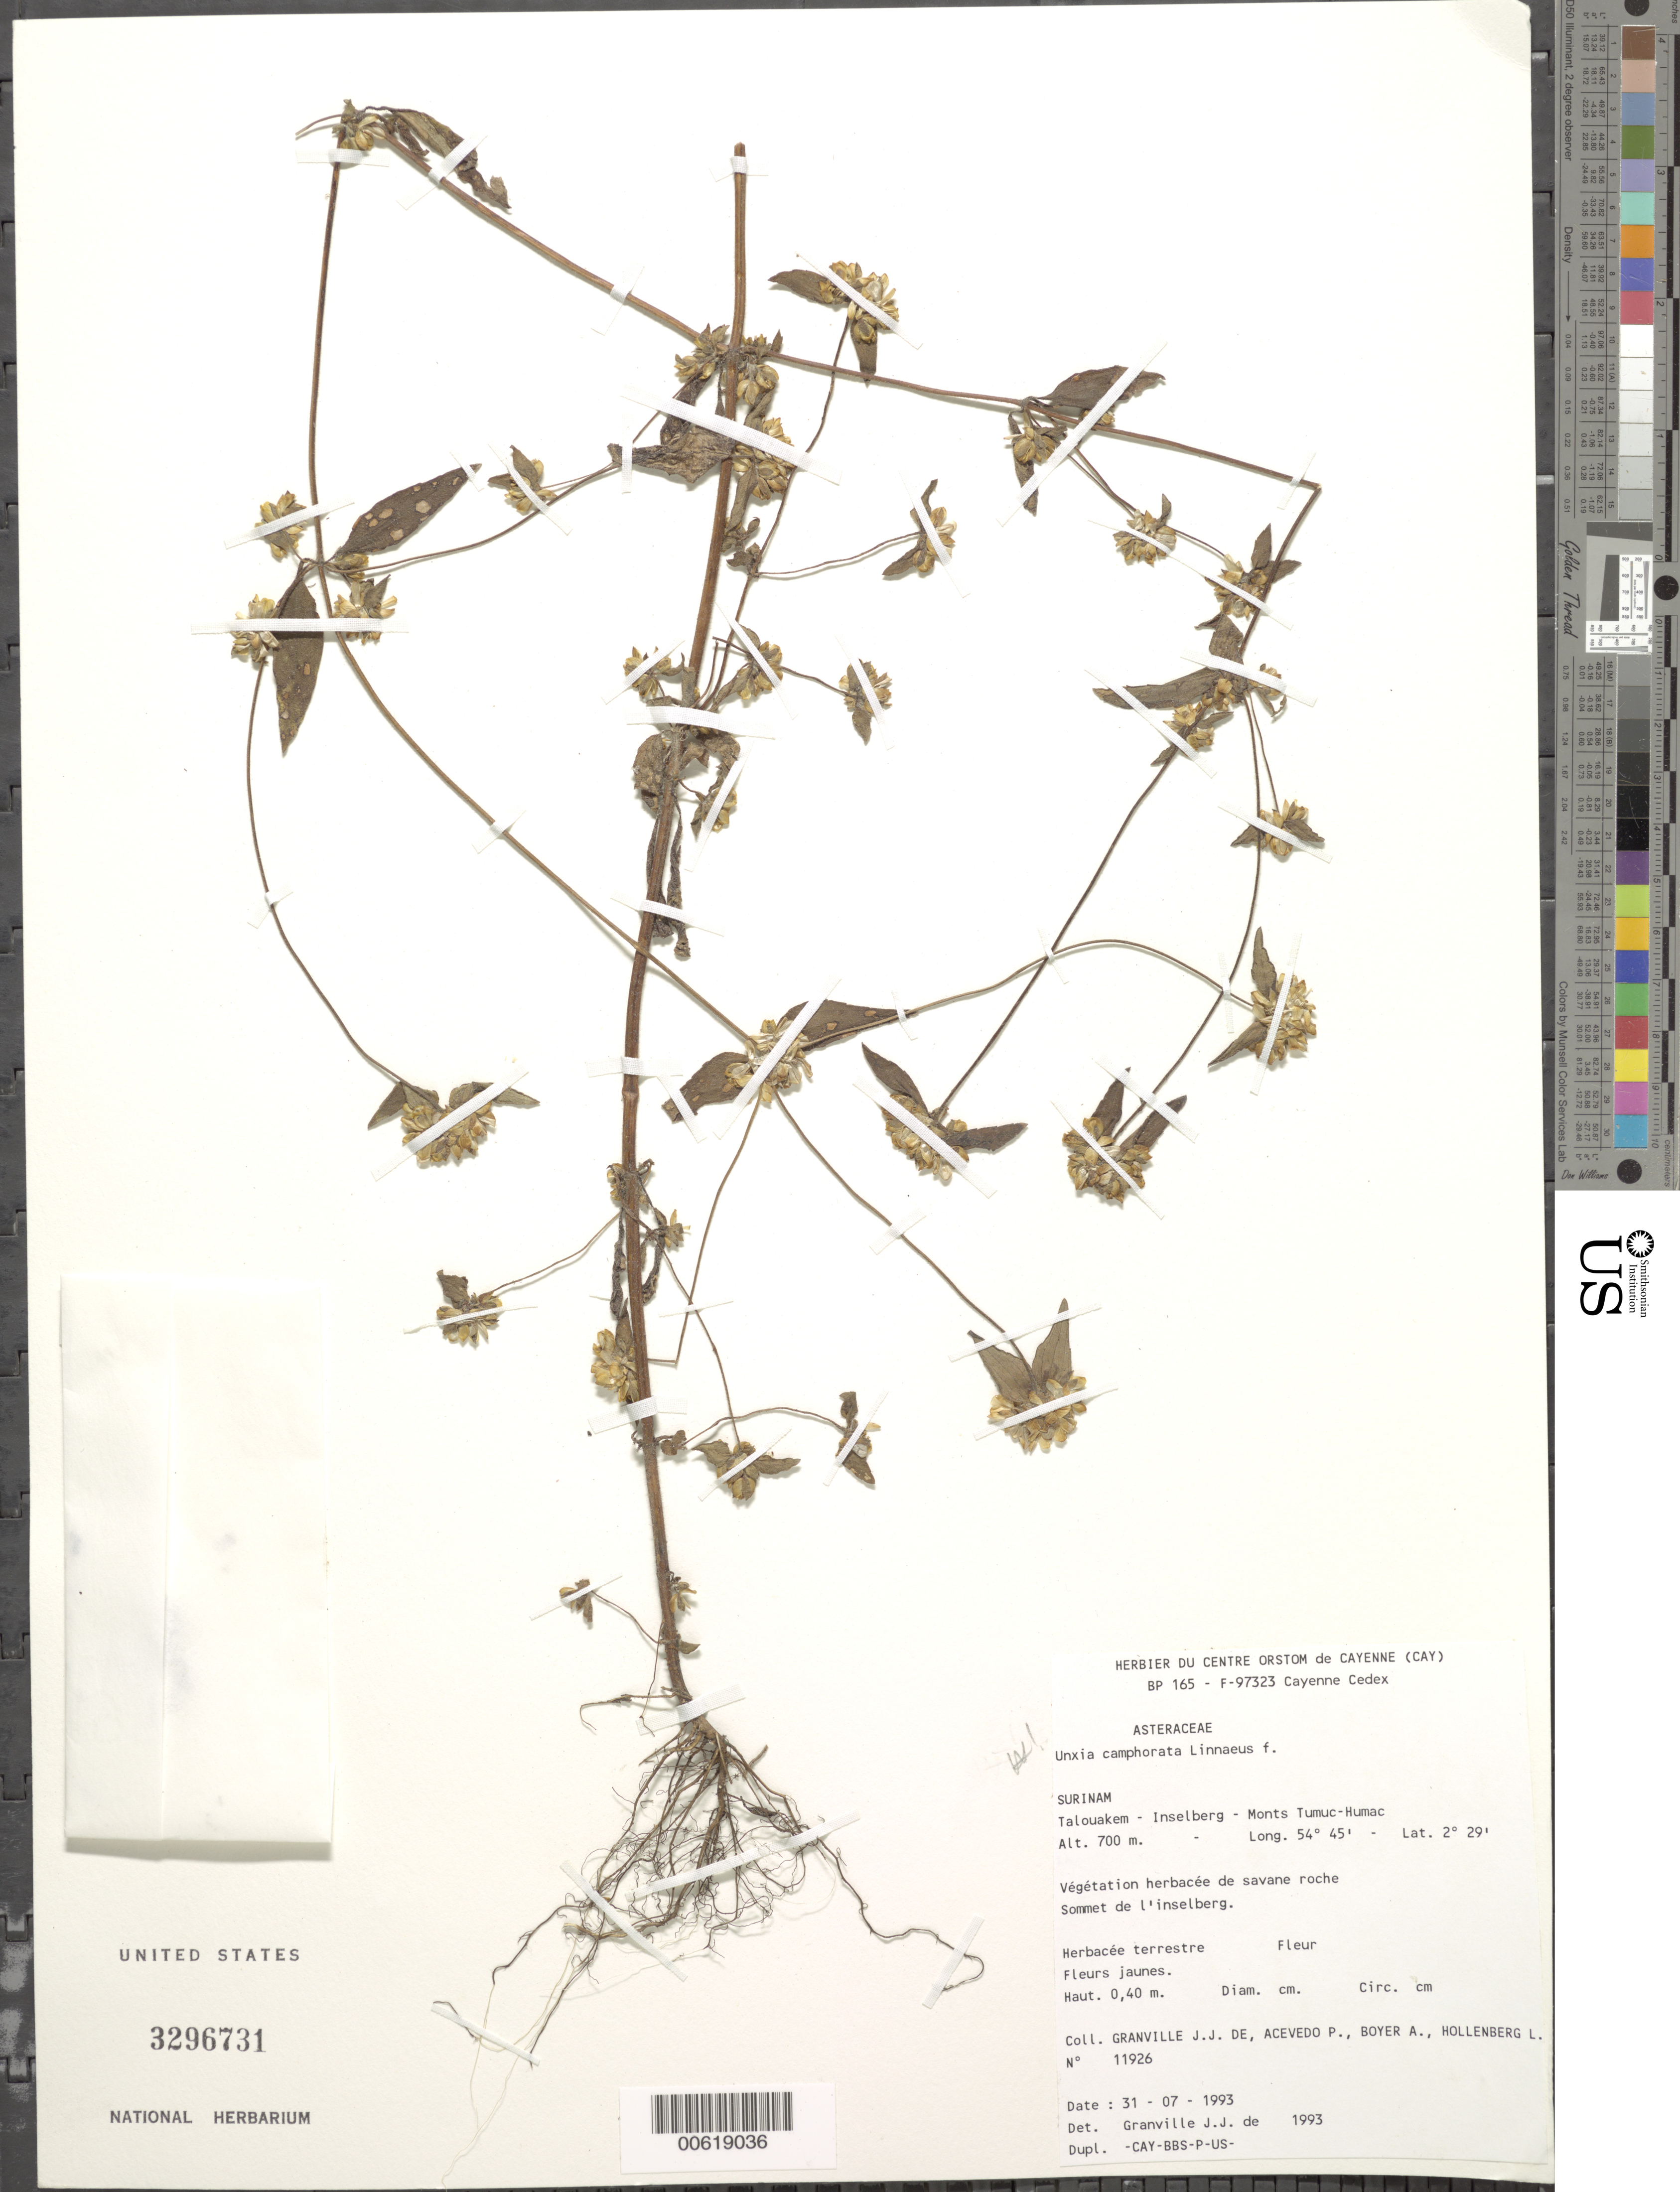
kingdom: Plantae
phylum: Tracheophyta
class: Magnoliopsida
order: Asterales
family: Asteraceae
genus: Unxia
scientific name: Unxia camphorata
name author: L. f.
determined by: Granville, J. J. de, (CAY), Institut de Recherche pour le Developpement (IRD) (FRENCH GUIANA)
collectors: J.-J. de Granville, P. Acevedo-Rodr., A. Boyer & L. Hollenberg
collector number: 11926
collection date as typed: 31-Jul-93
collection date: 1993-07-31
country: Suriname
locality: Talouakem, Inselberg, Monts Tumuc-Humac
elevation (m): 700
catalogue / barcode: US 3296731